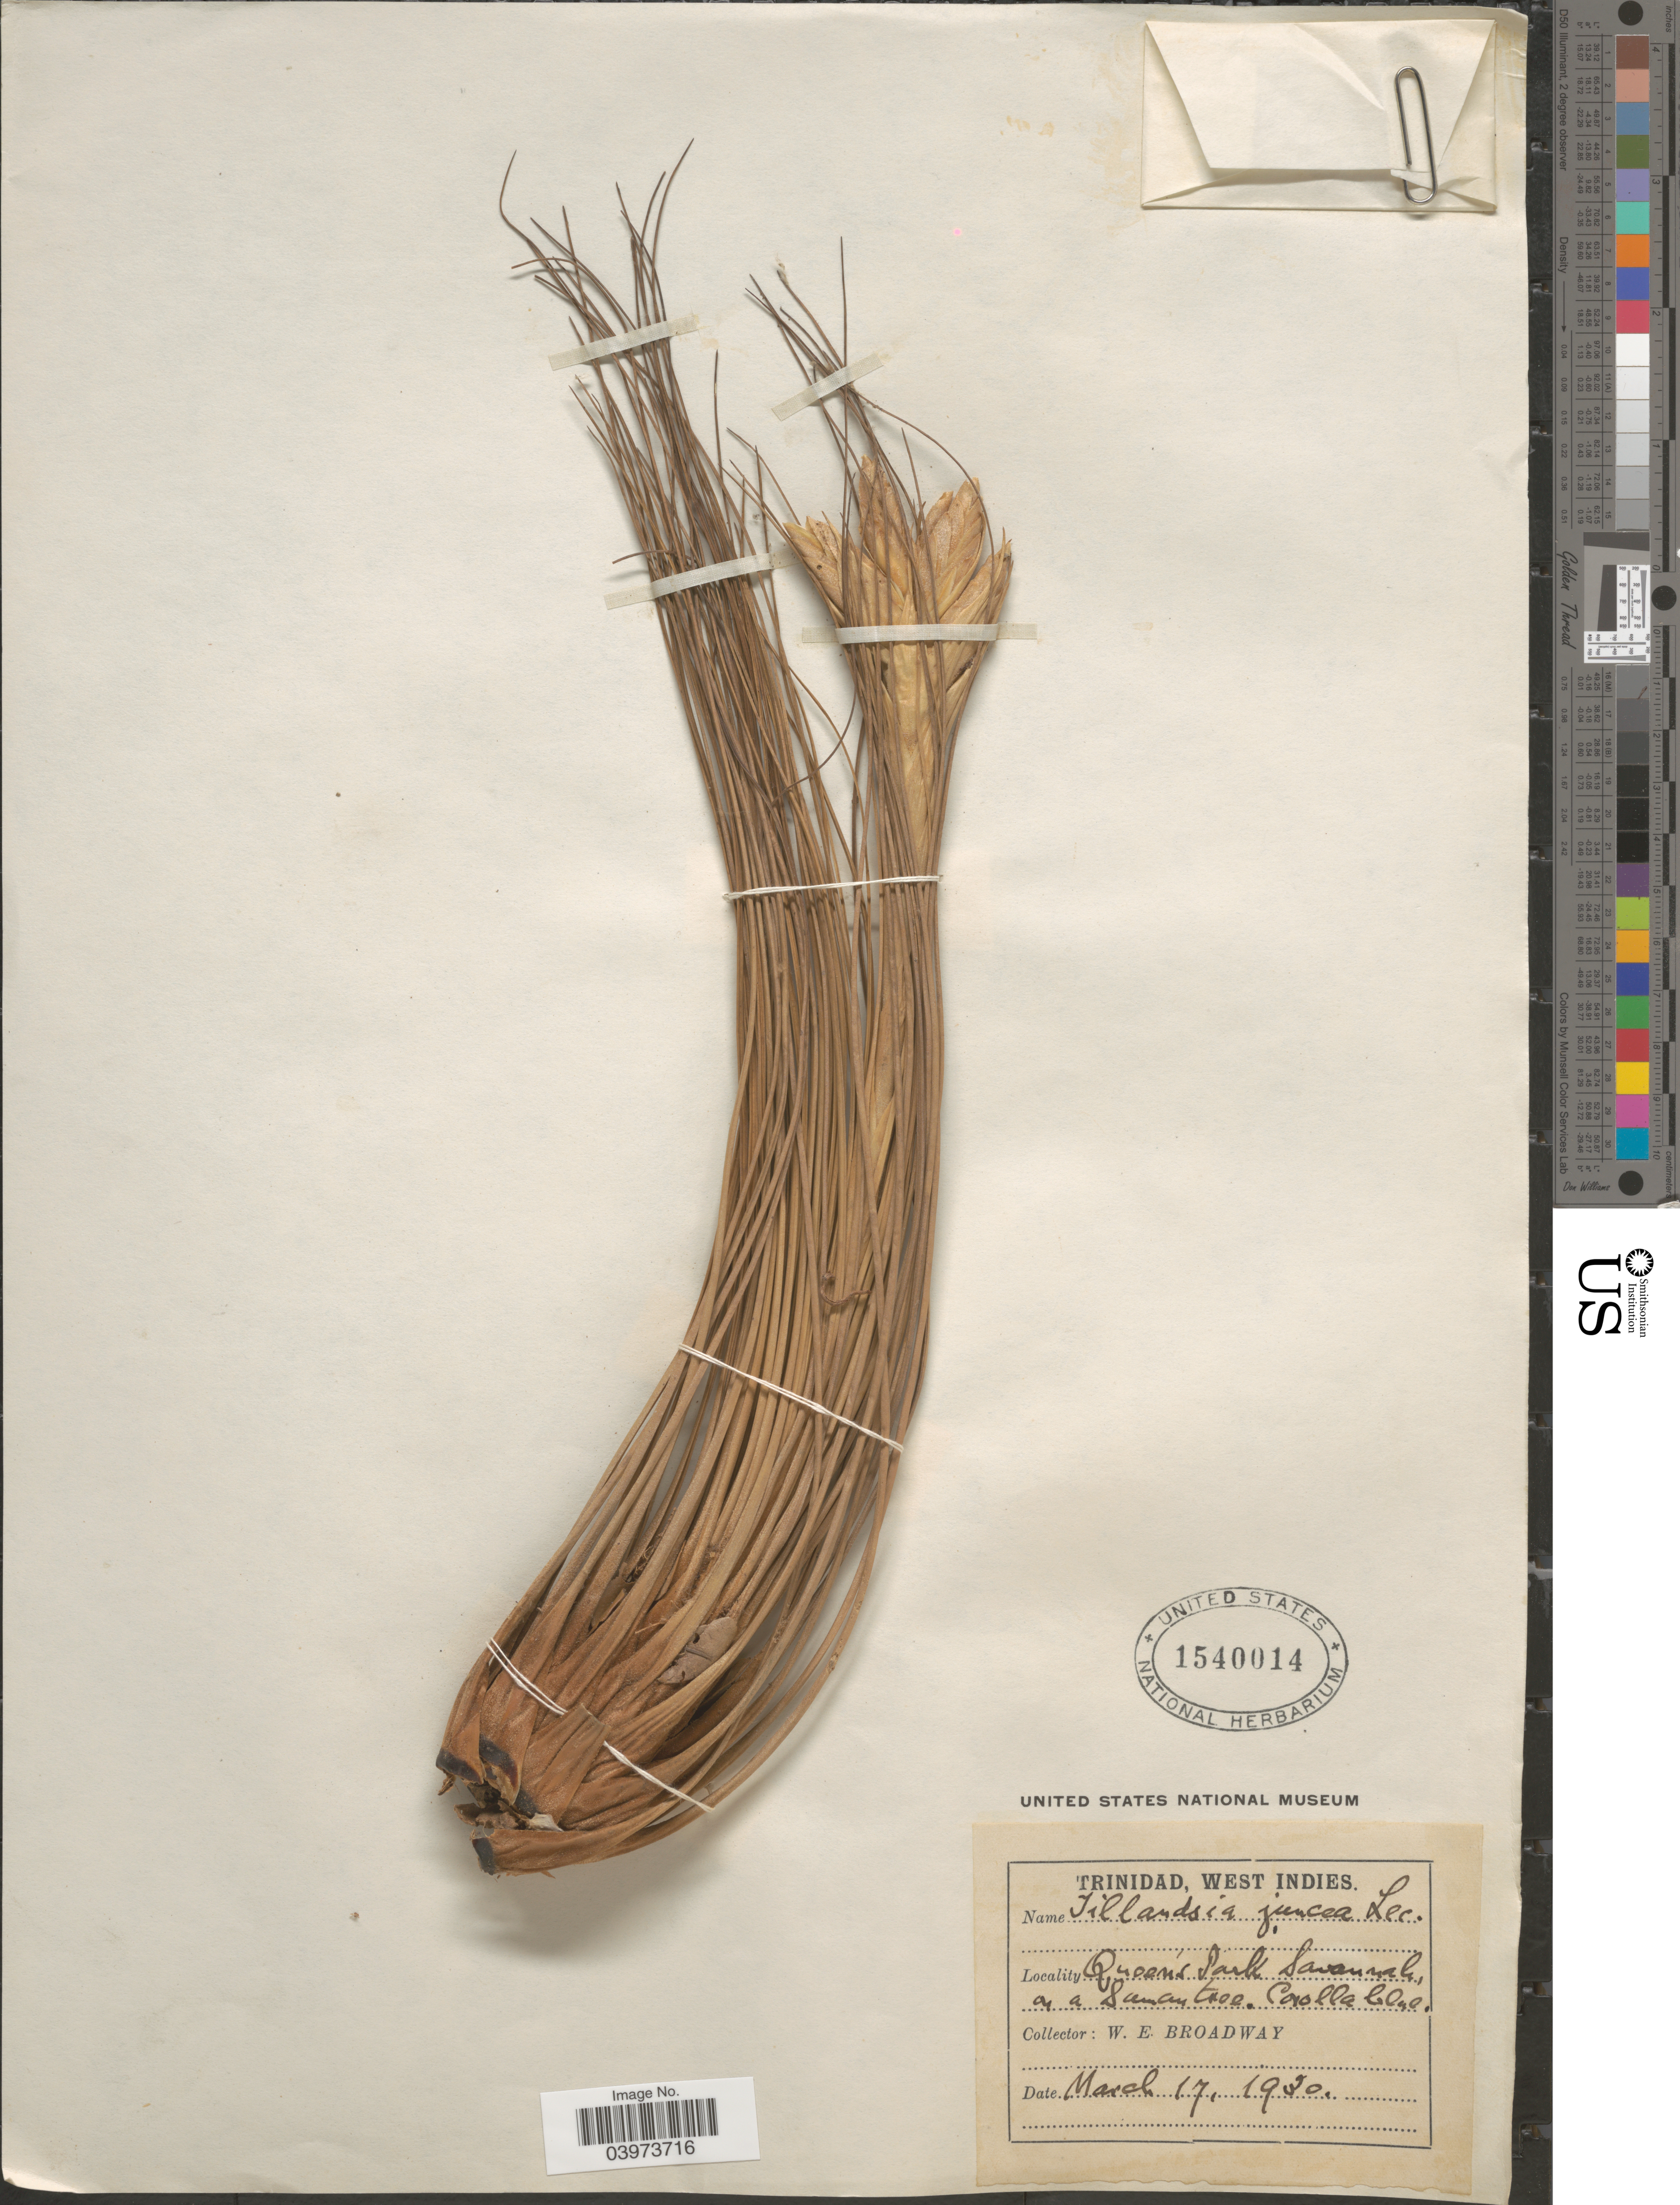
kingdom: Plantae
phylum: Tracheophyta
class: Liliopsida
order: Poales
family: Bromeliaceae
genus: Tillandsia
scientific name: Tillandsia juncea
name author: (Ruiz & Pav.) Poir.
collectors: W. E. Broadway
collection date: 1930-03-17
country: Trinidad and Tobago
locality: Trinidad. Queen's Park, Savannah.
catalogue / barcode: US 1540014